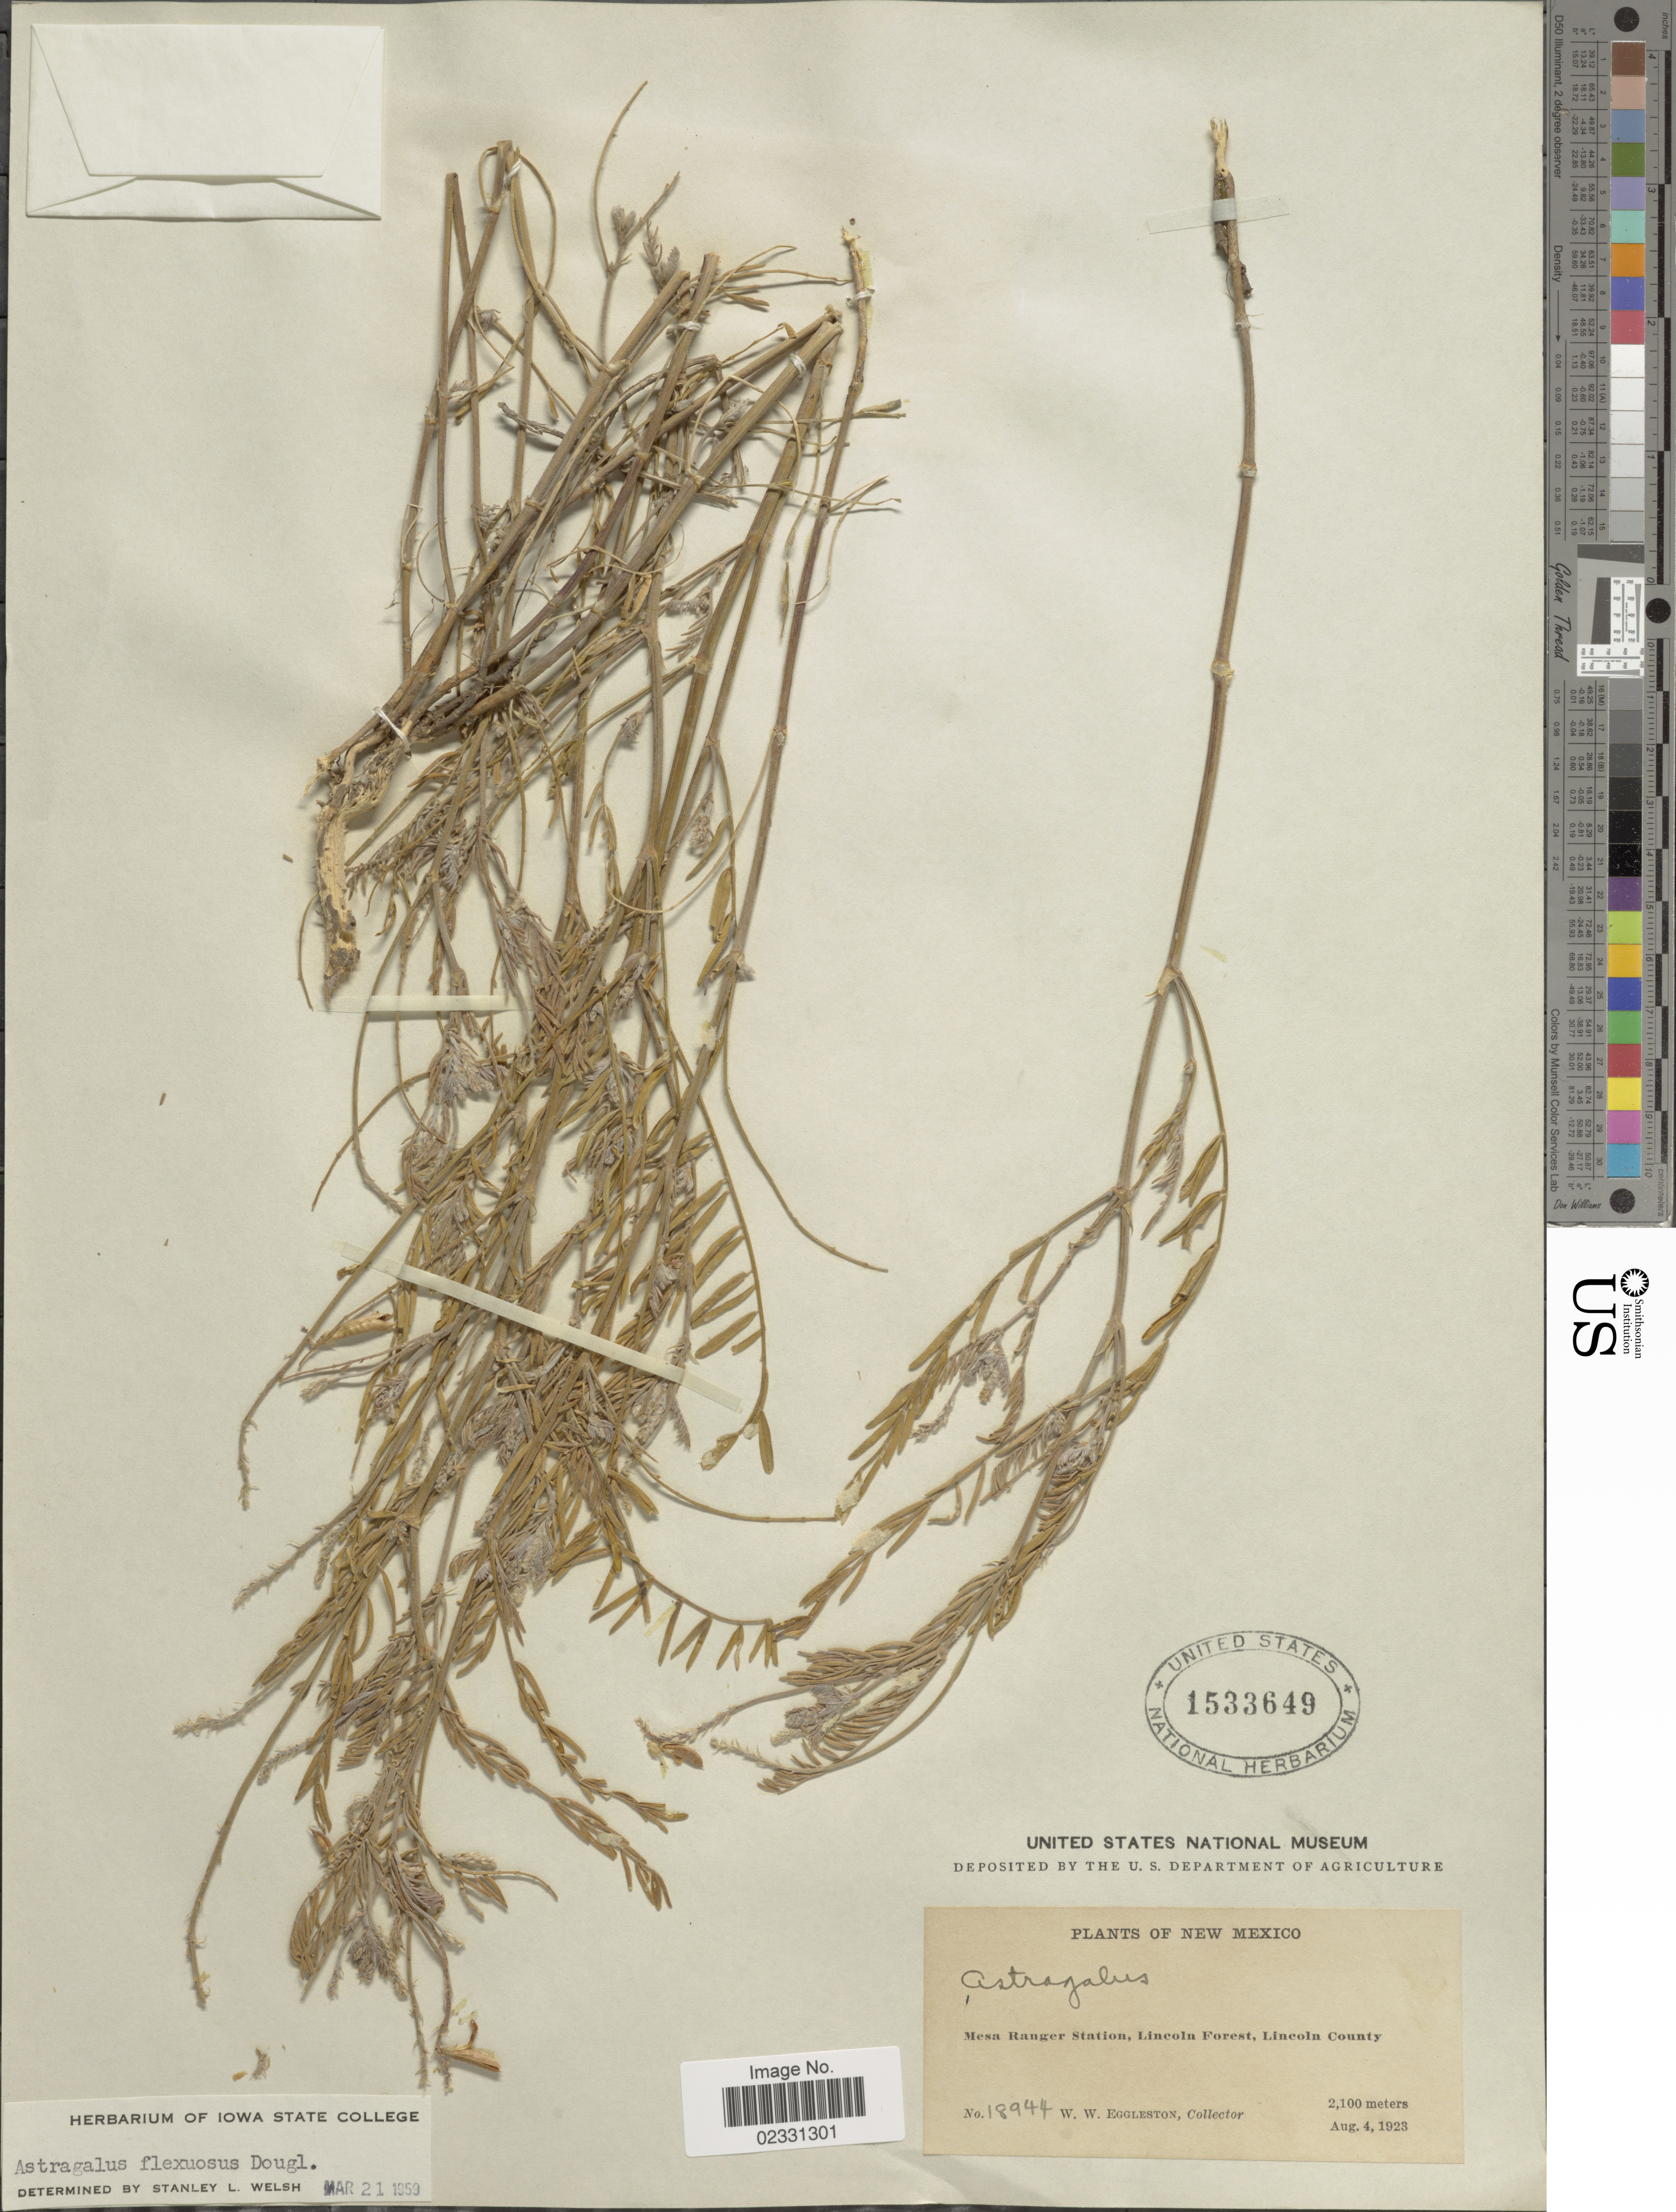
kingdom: Plantae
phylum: Tracheophyta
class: Magnoliopsida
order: Fabales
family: Fabaceae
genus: Astragalus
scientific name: Astragalus flexuosus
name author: (Hook.) Douglas ex G. Don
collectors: W. W. Eggleston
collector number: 18944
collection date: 1923-08-04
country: United States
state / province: New Mexico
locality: Mesa Ranger Station, Lincoln Forest, Lincoln County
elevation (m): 2100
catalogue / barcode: US 1533649